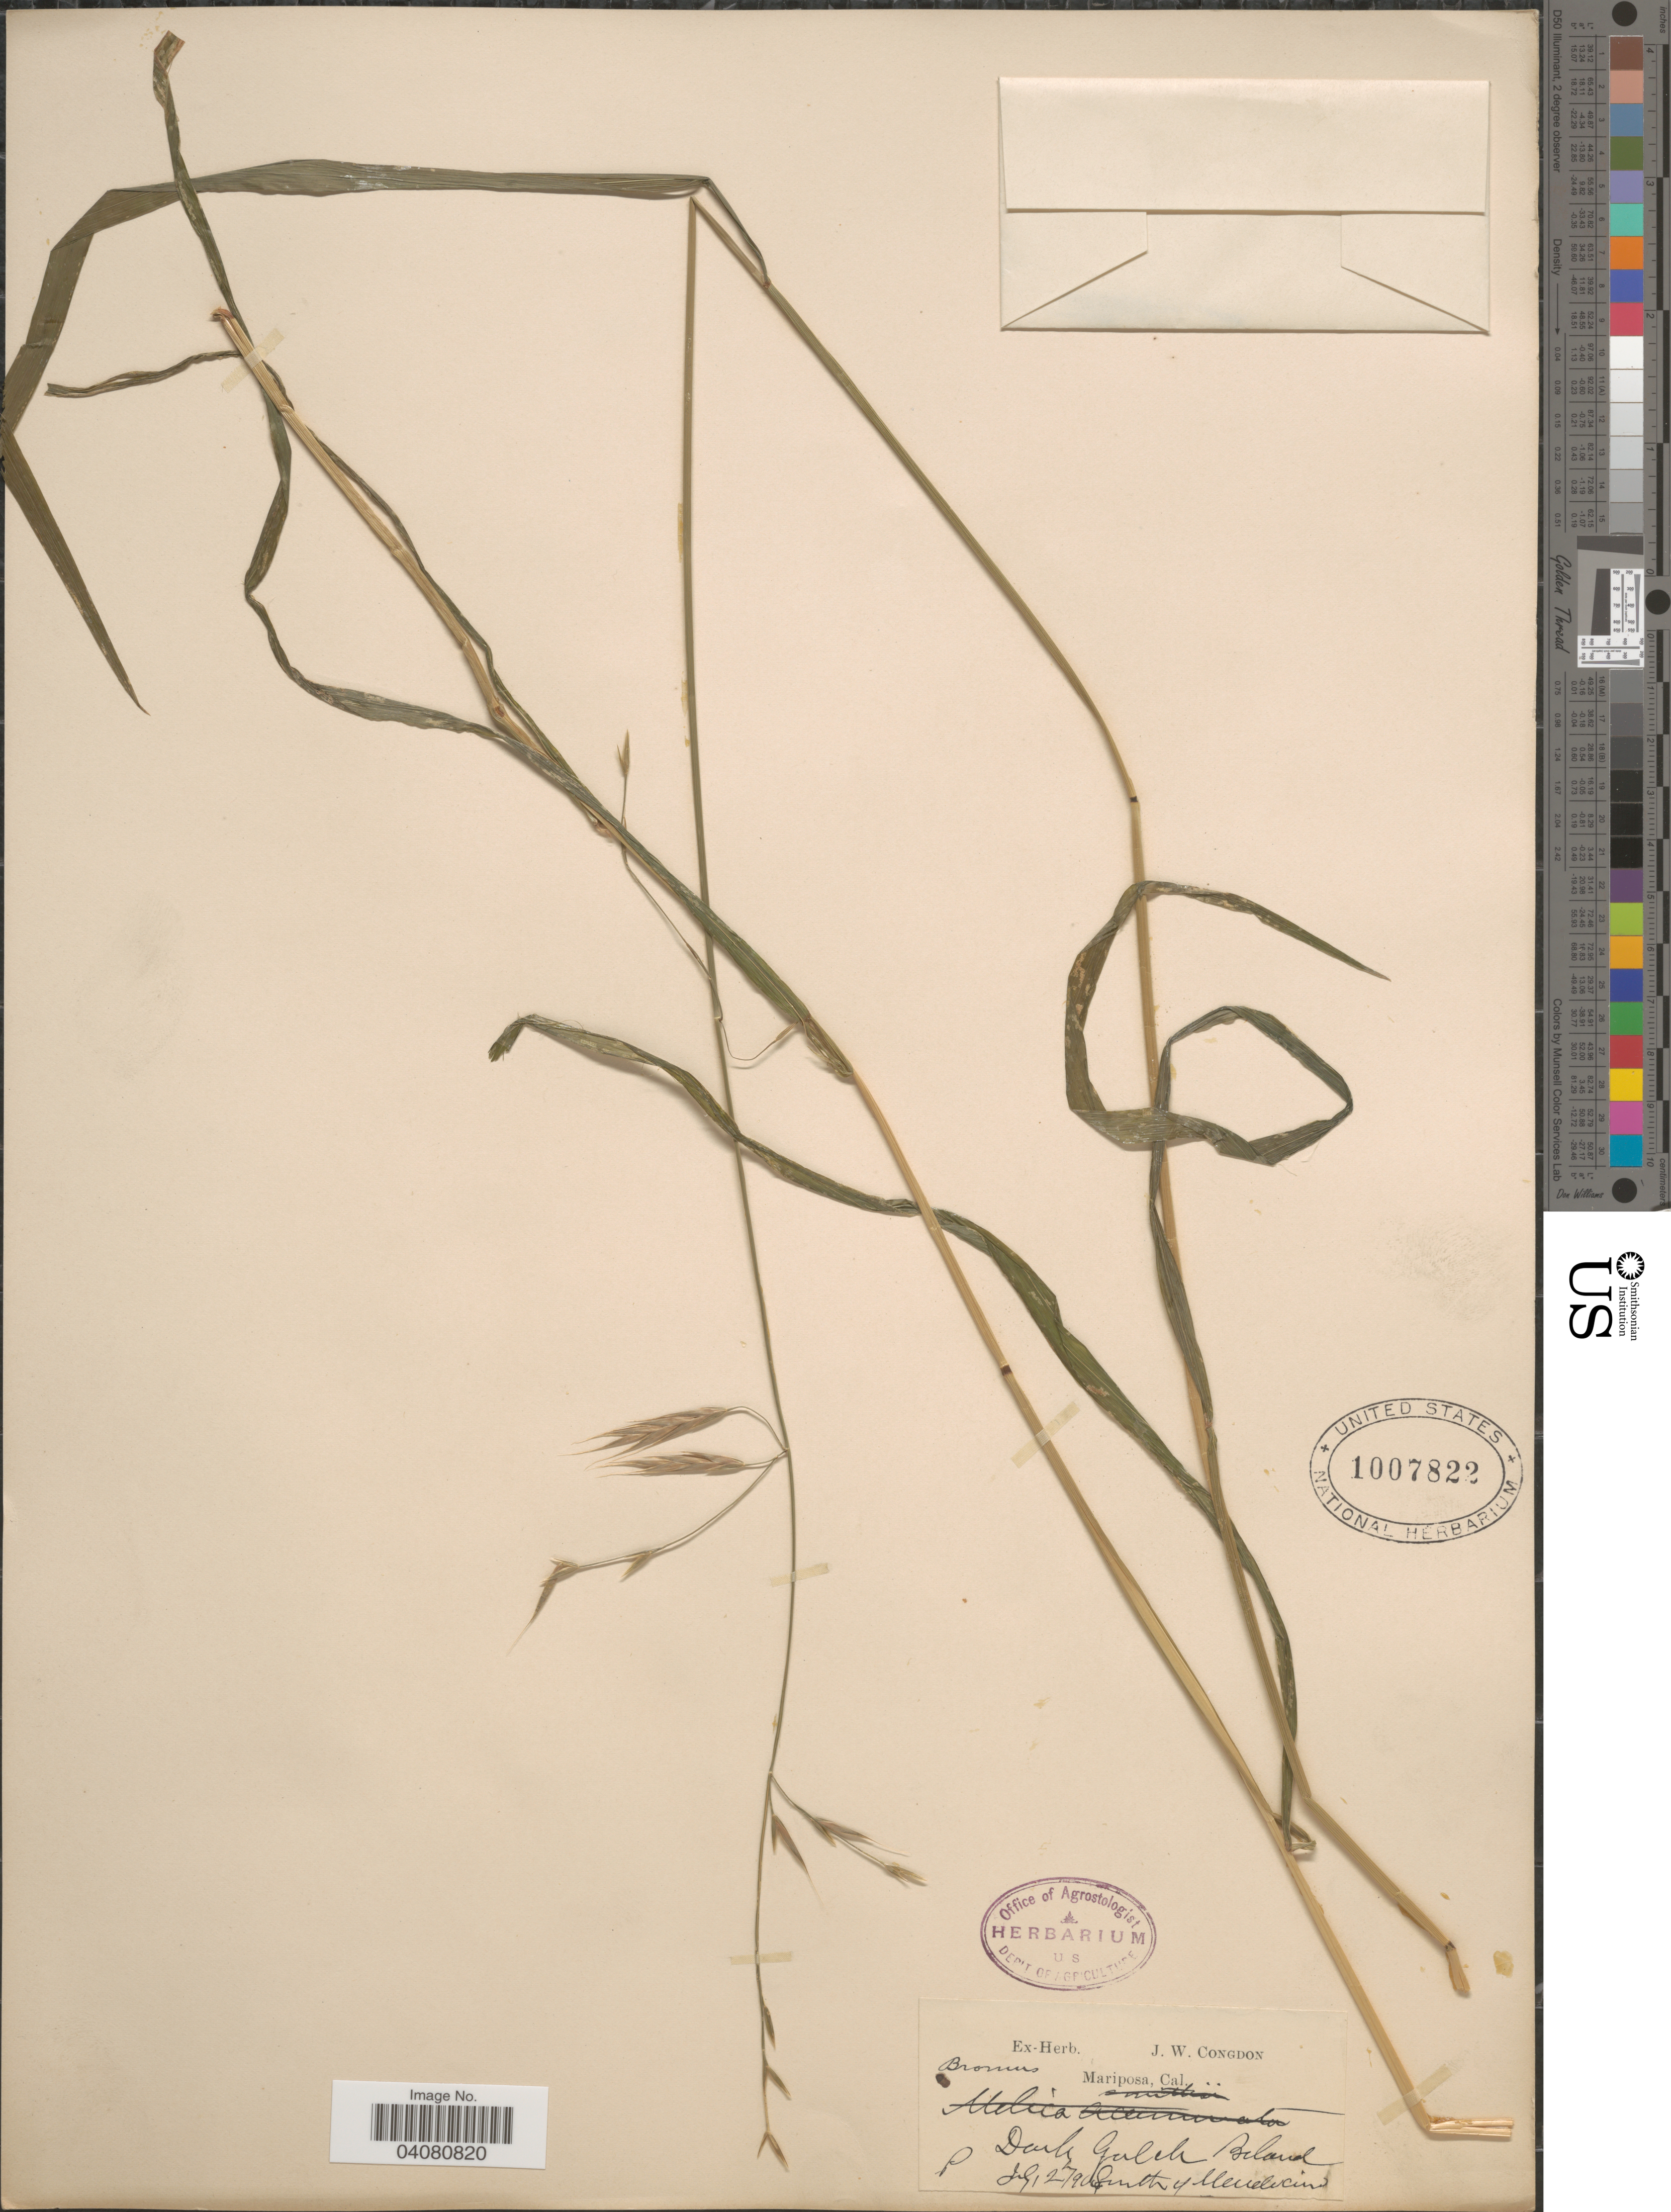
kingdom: Plantae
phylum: Tracheophyta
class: Liliopsida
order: Poales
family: Poaceae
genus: Bromus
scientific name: Bromus carinatus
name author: Hook. & Arn.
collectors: ex herb. J. W. Congdon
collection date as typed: Transcribed d/m/y: 27/7/90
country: United States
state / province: California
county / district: Mendocino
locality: Dark Gulch Island. South of Mendocino.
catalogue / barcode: US 1007822